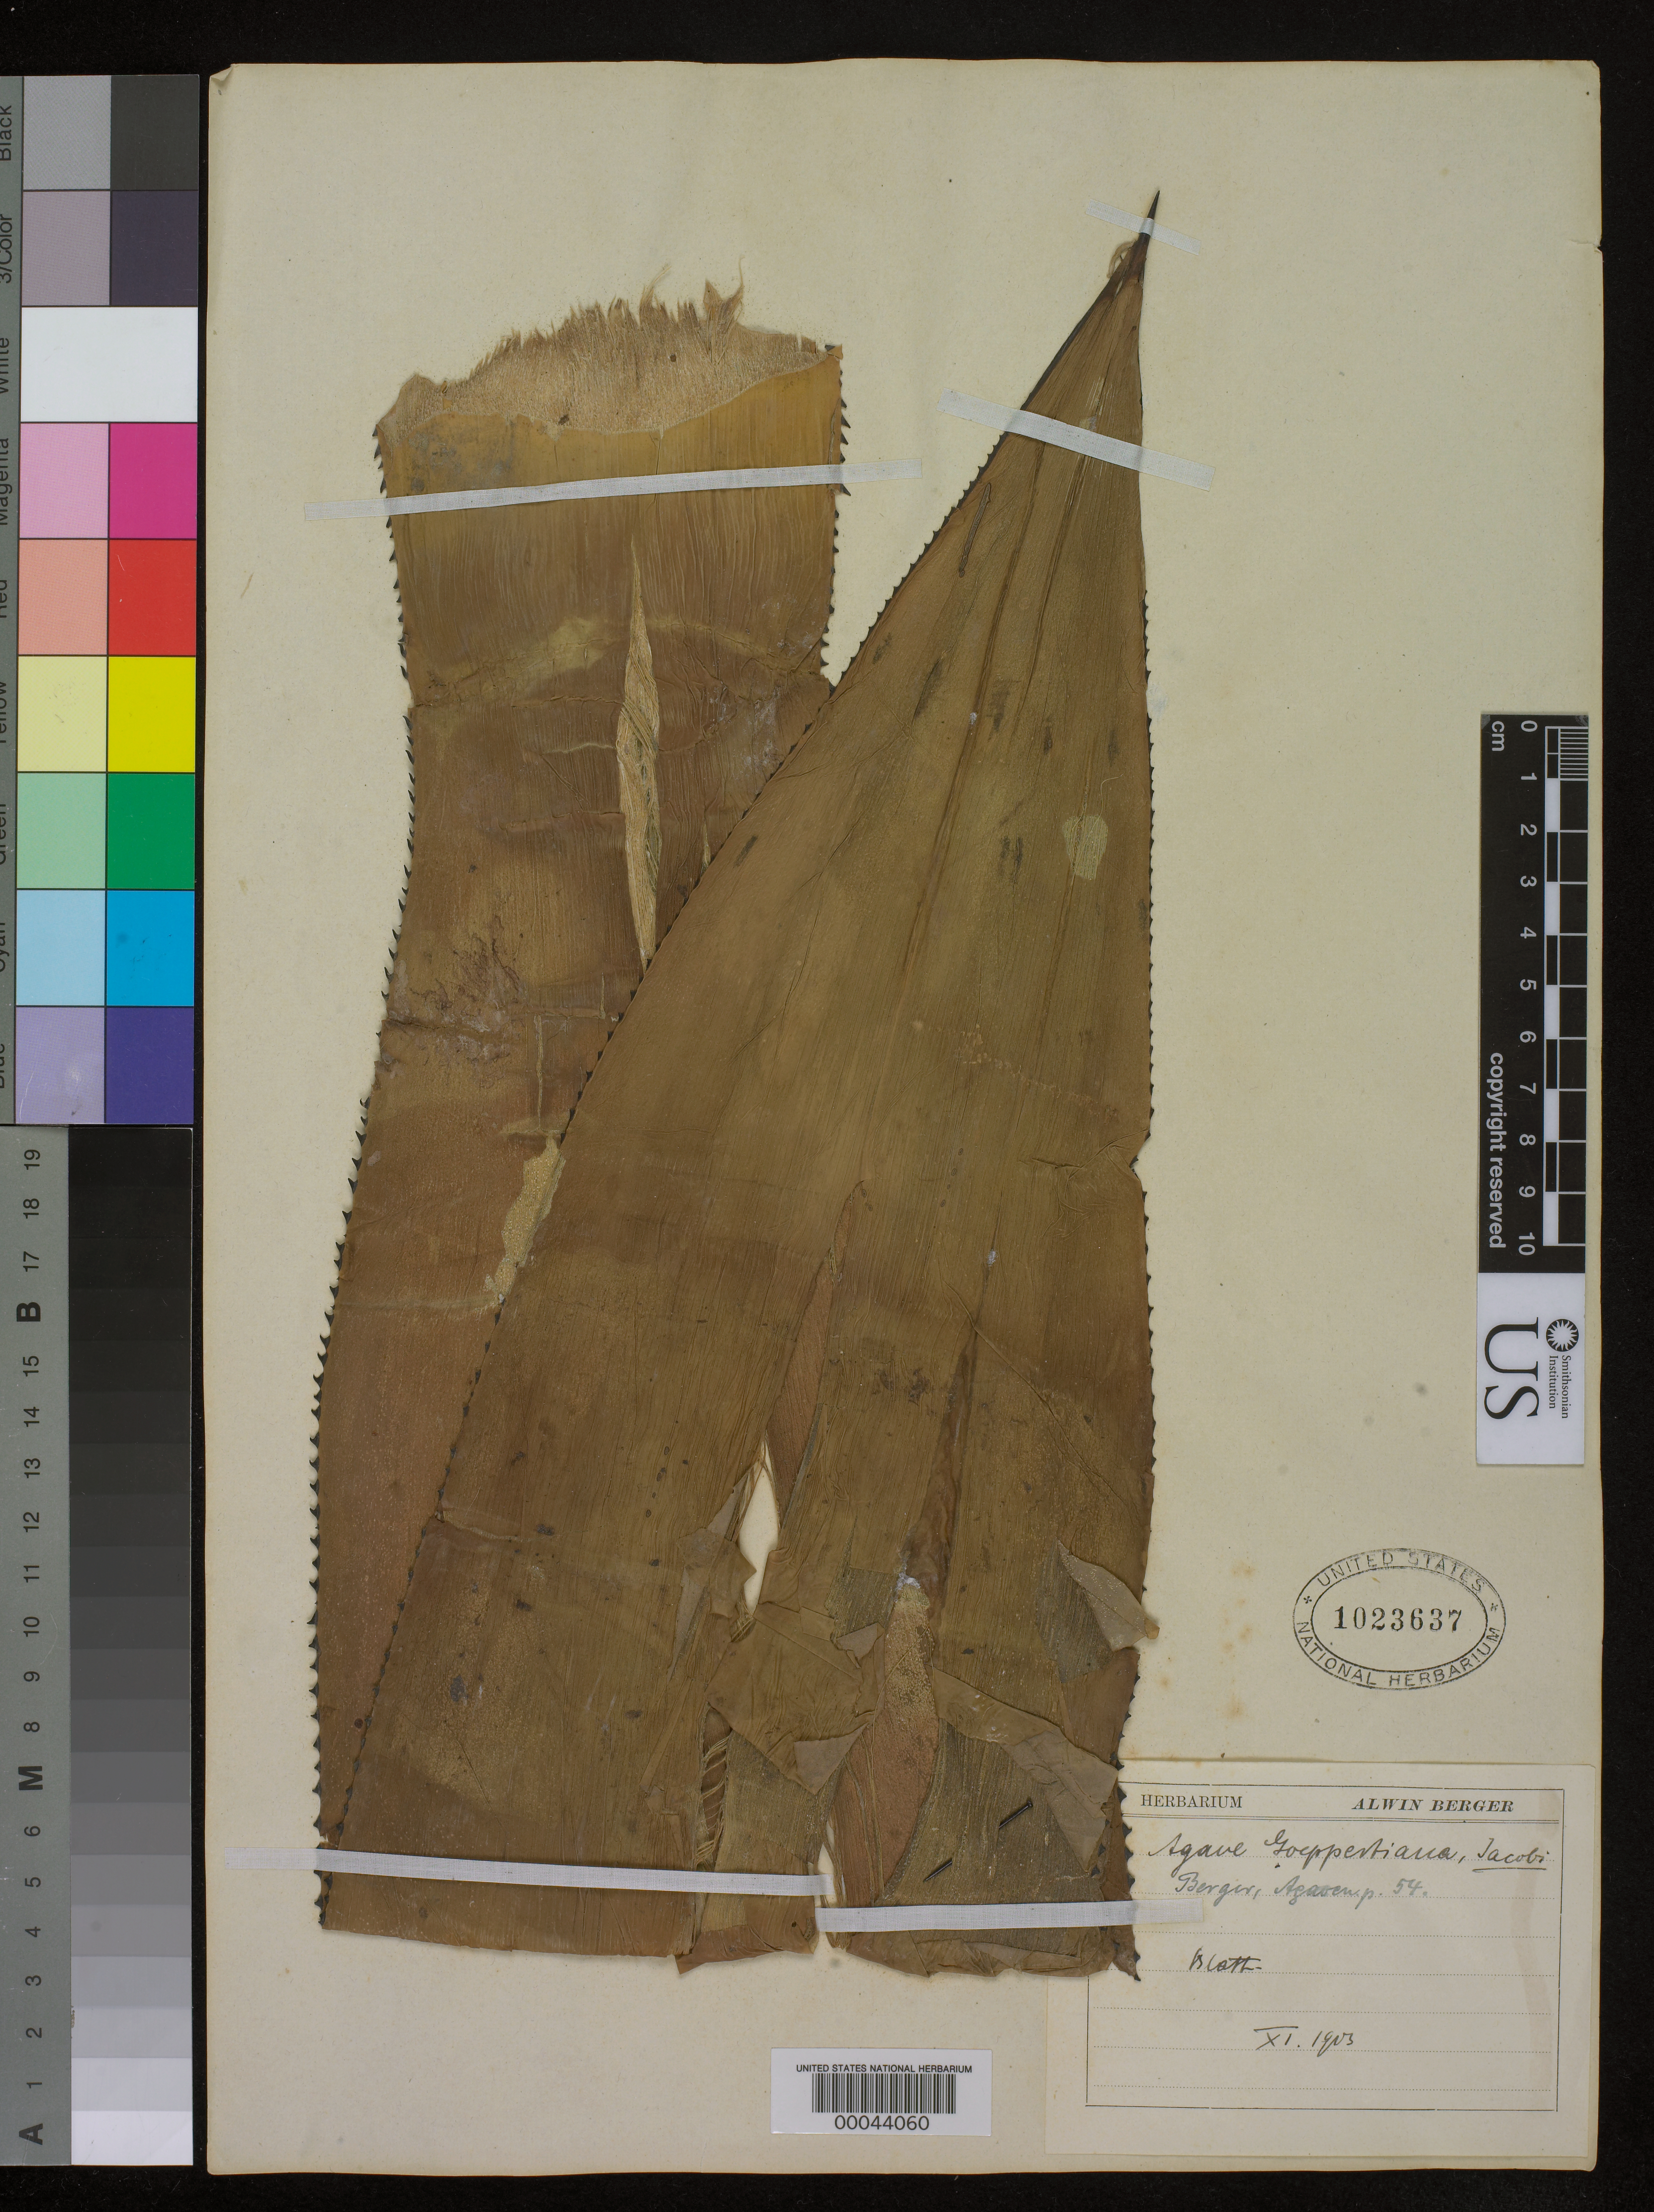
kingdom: Plantae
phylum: Tracheophyta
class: Liliopsida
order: Asparagales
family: Asparagaceae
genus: Agave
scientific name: Agave goeppertiana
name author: Jacobi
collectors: ex herb. A. Berger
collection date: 1909-06-02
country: Mexico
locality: Cultivated at La Mortola, Italy.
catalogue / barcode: US 1023637